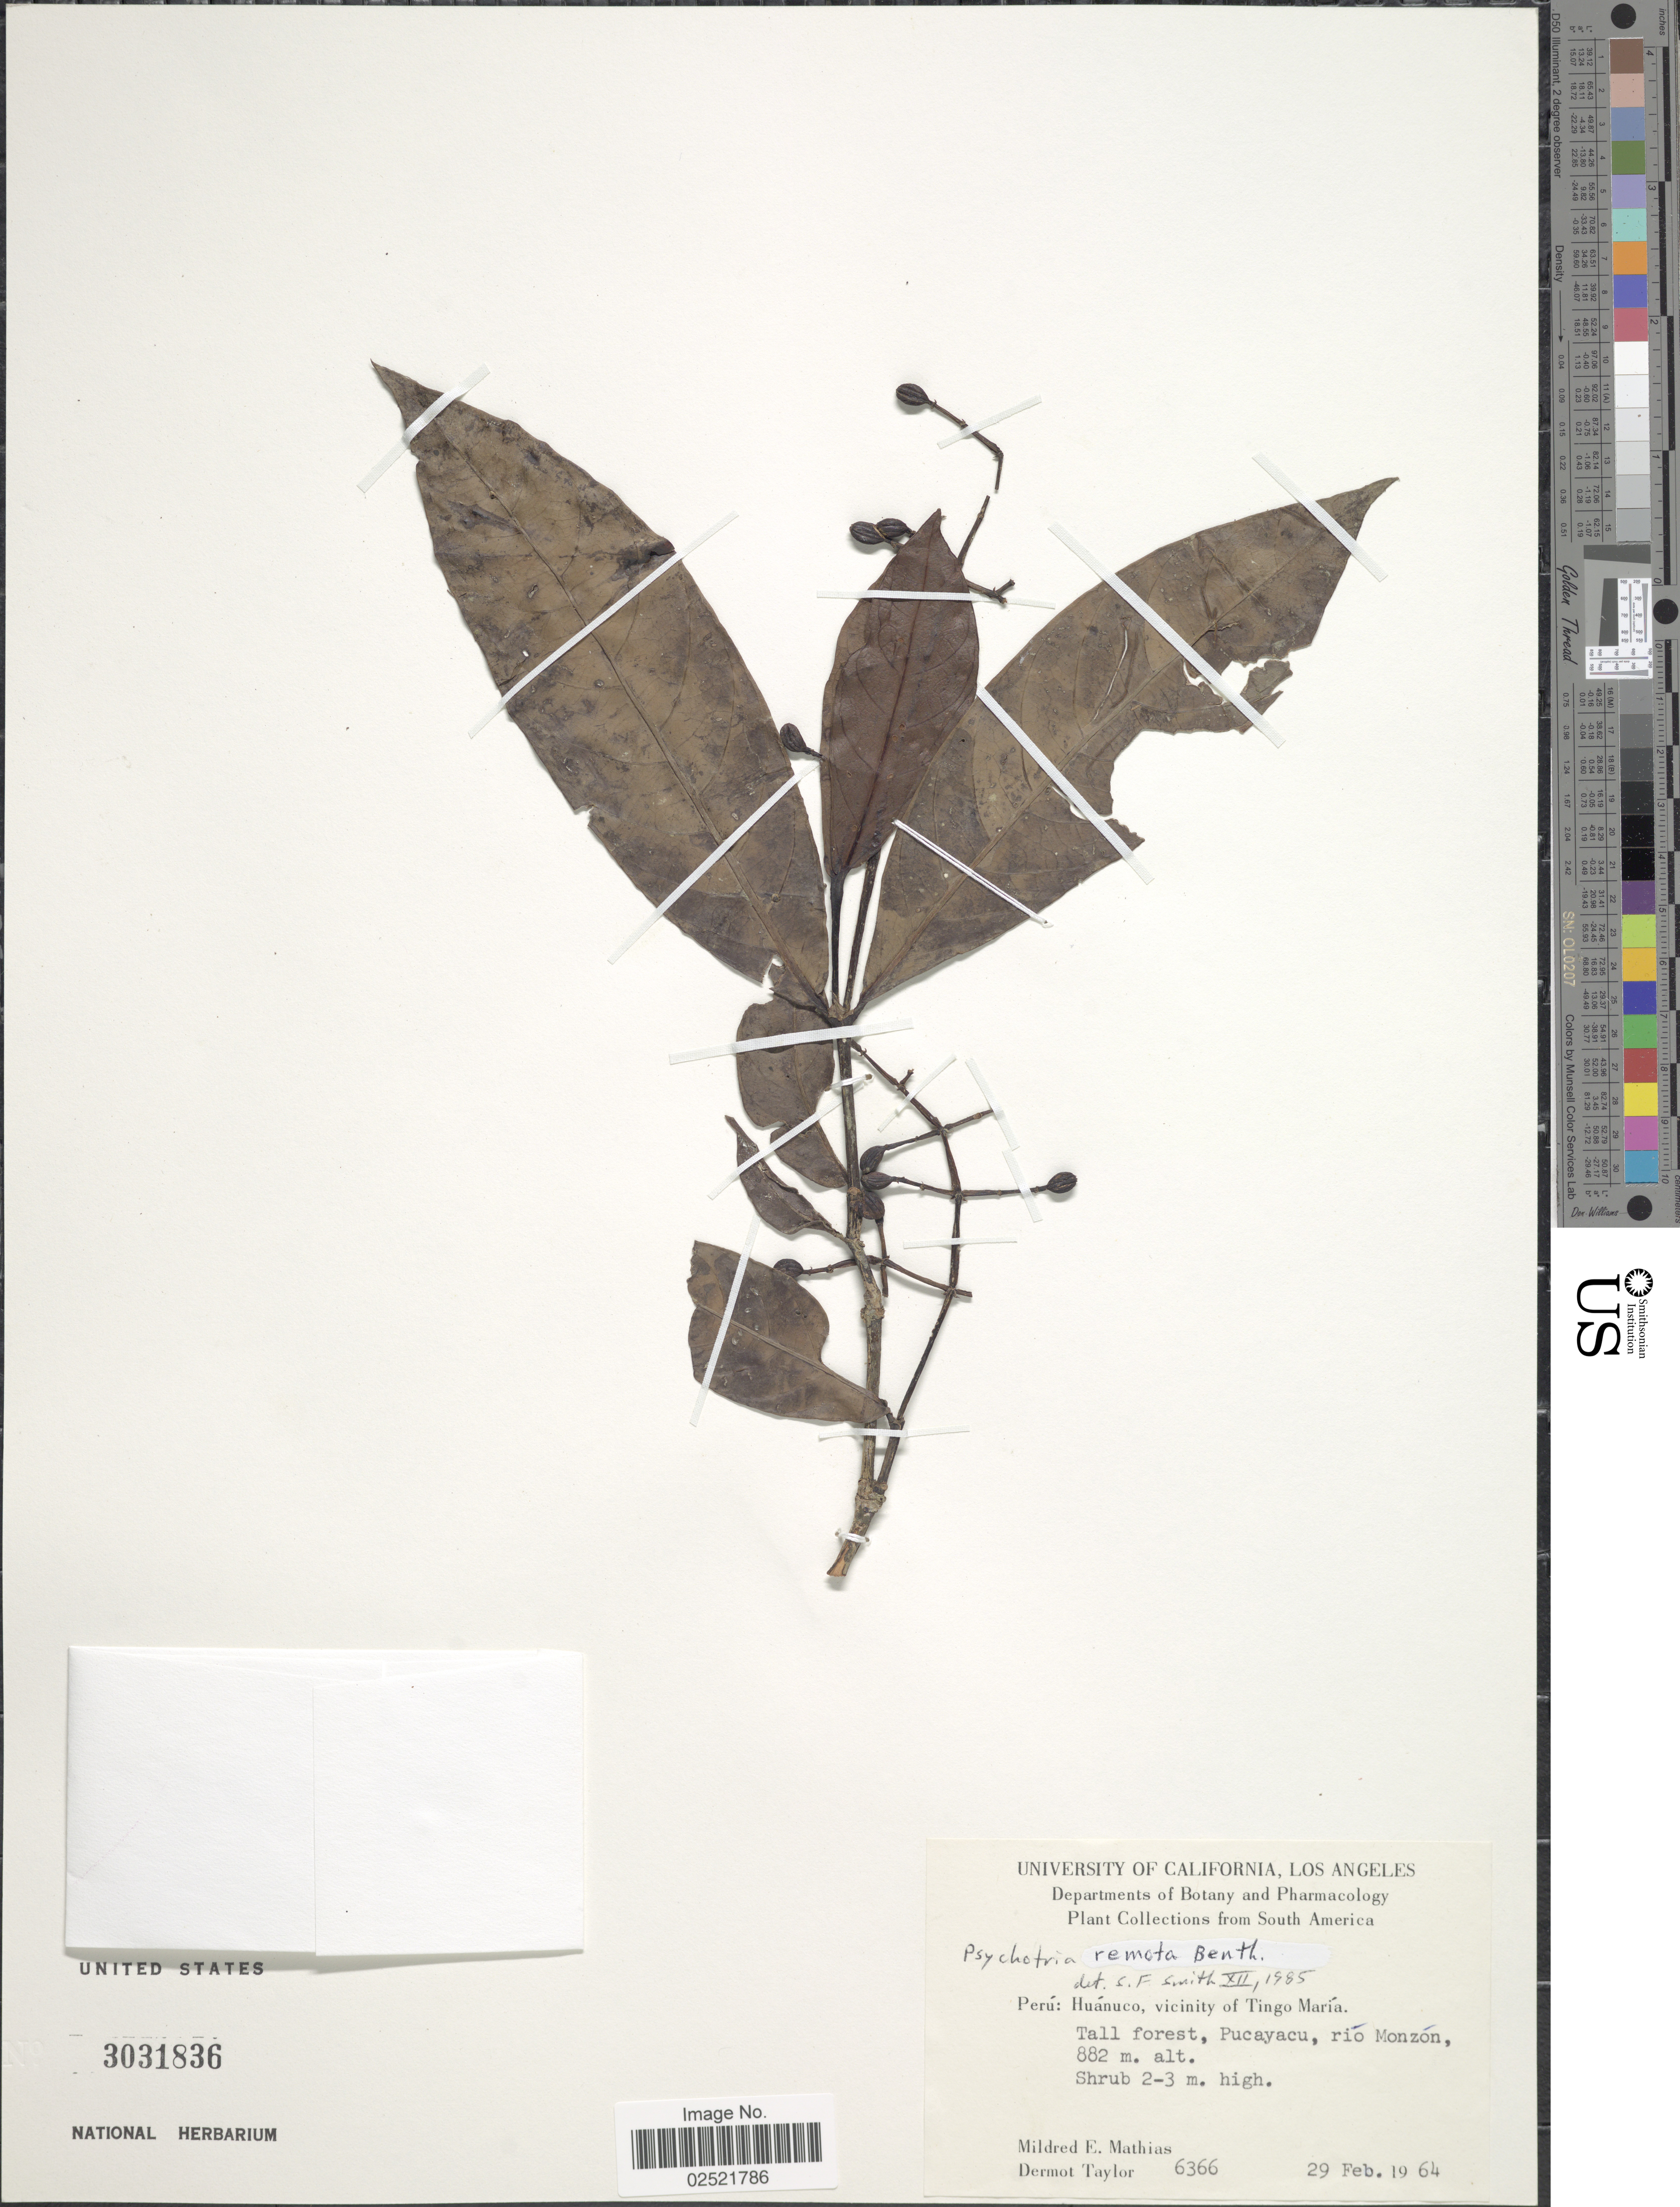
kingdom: Plantae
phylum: Tracheophyta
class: Magnoliopsida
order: Gentianales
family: Rubiaceae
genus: Psychotria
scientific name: Psychotria remota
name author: Benth.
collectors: M. E. Mathias & D. Taylor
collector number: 6366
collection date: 1964-02-29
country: Peru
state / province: Huánuco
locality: Vicinity of Tingo Maria, Pucayacu, Rio Monzon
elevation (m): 882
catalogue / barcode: US 3031836